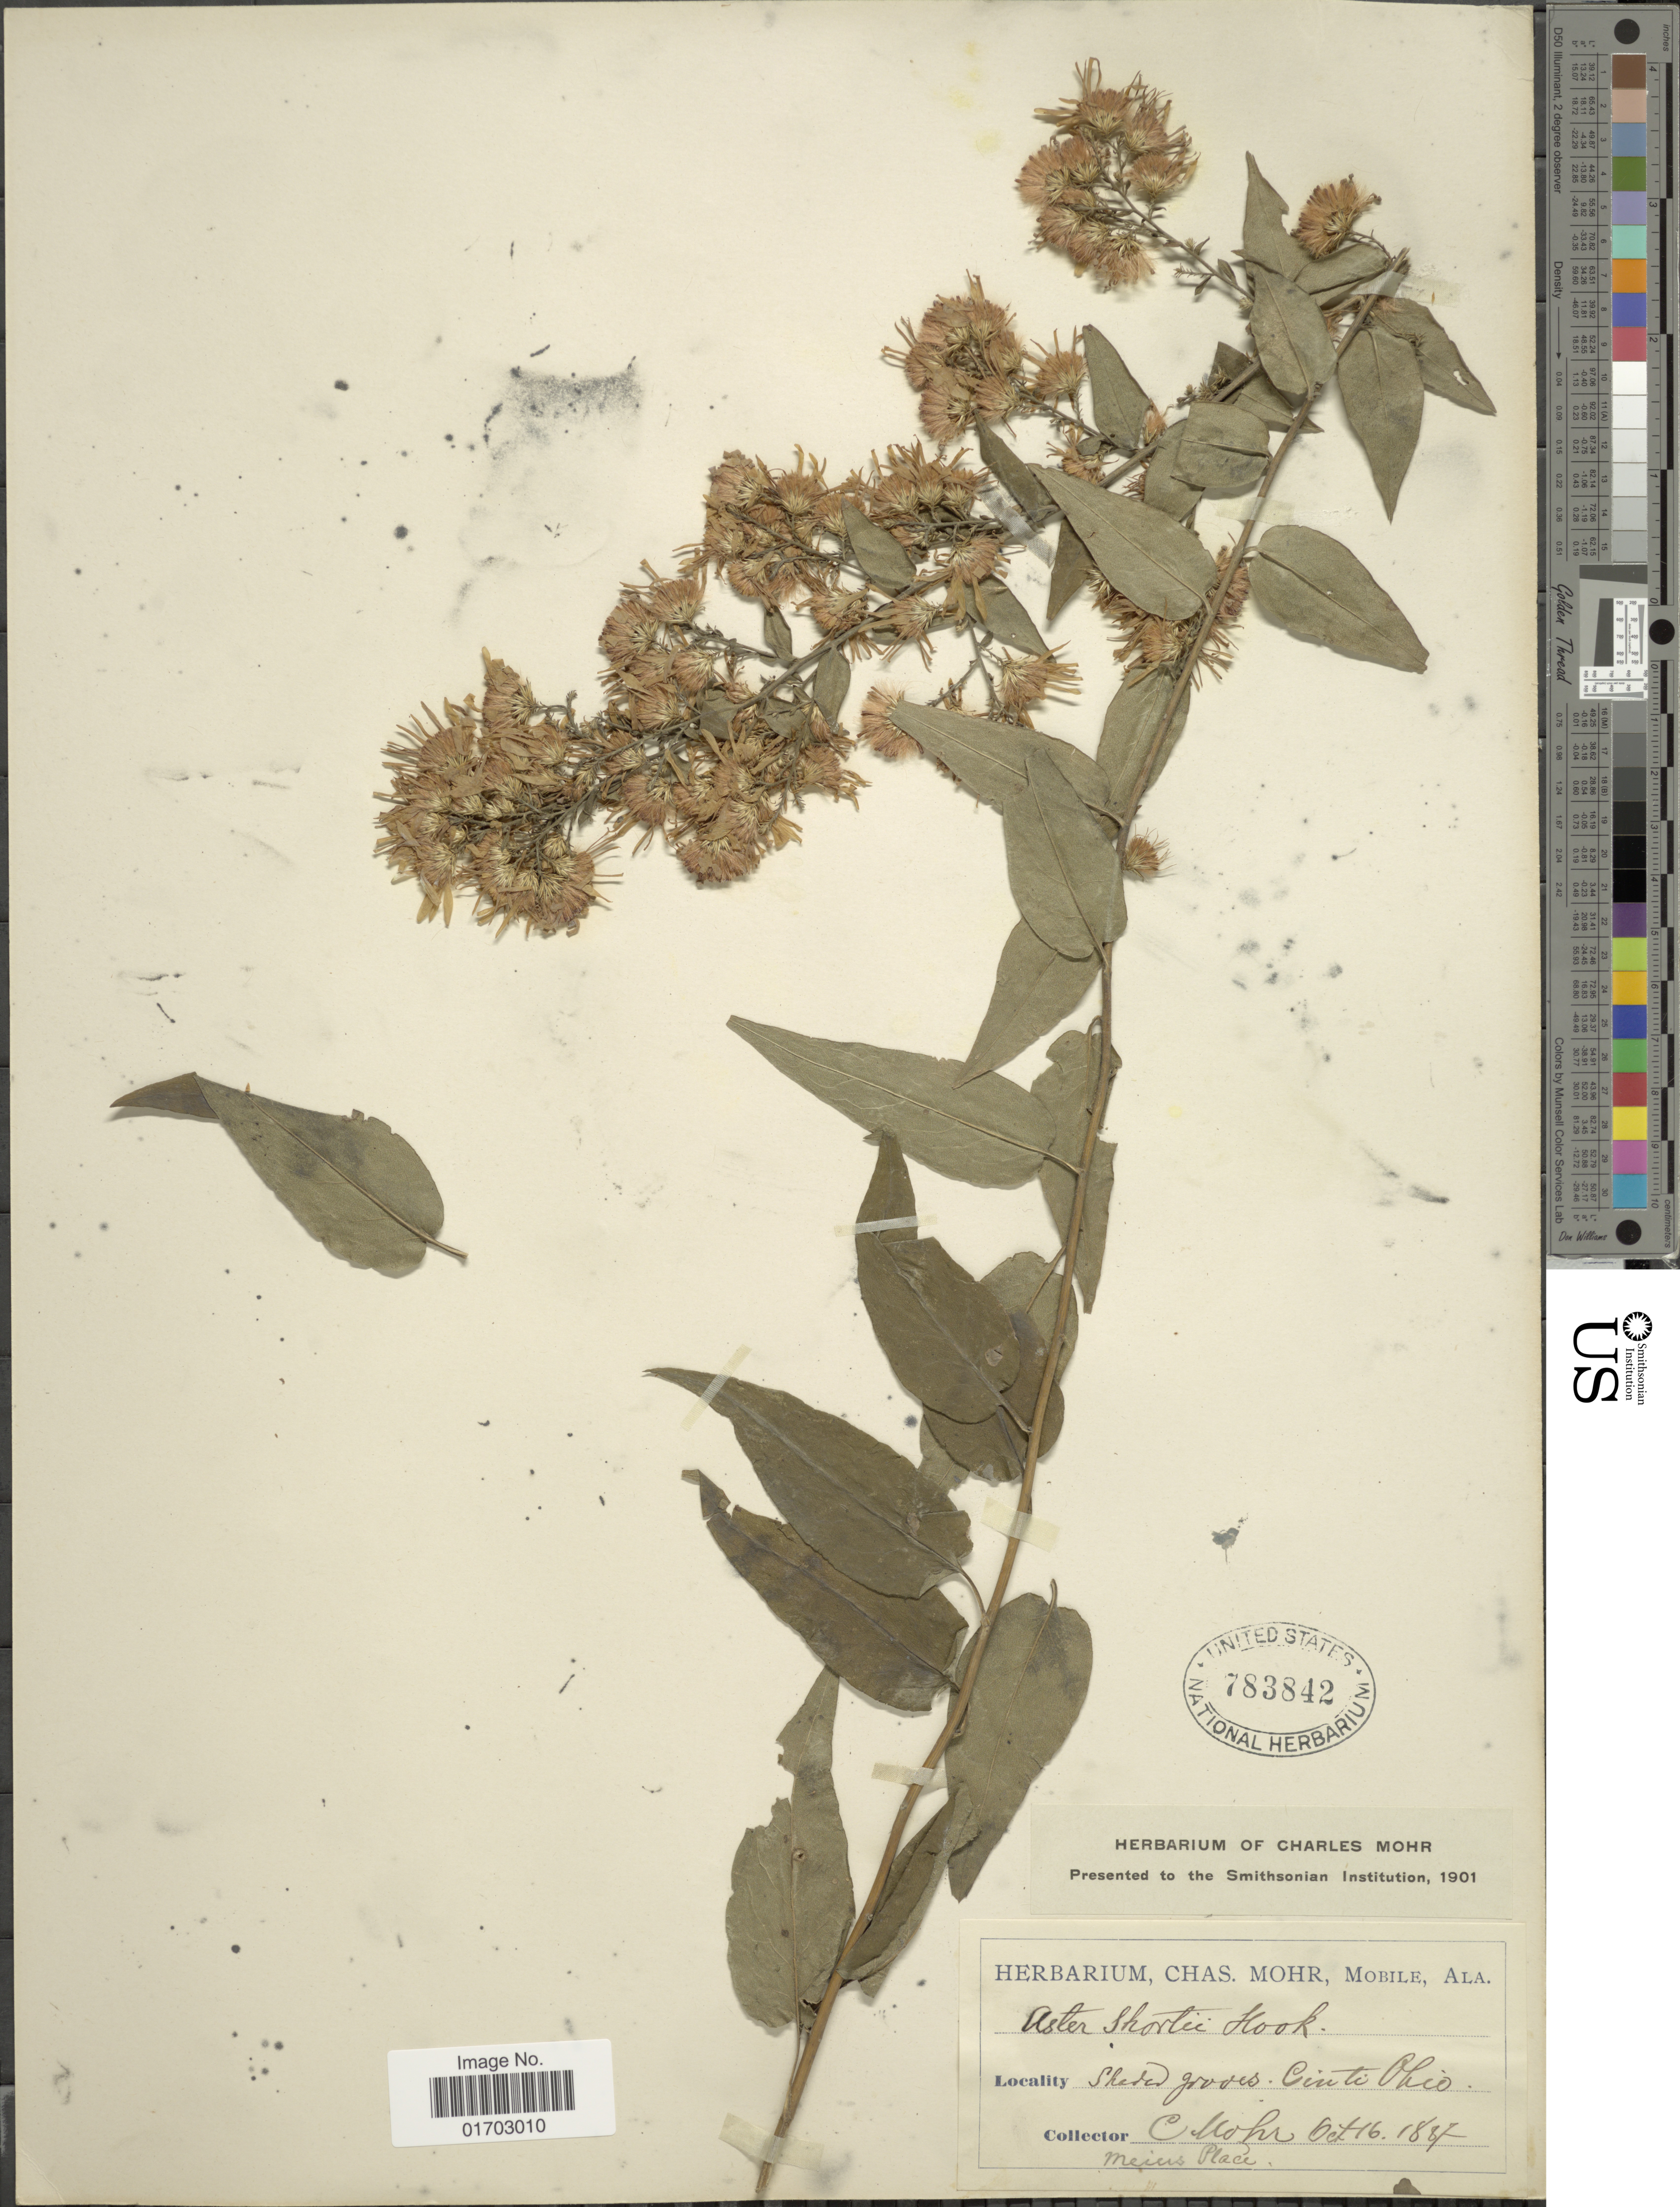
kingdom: Plantae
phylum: Tracheophyta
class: Magnoliopsida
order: Asterales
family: Asteraceae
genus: Symphyotrichum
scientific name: Symphyotrichum shortii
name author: (Lindl.) G.L. Nesom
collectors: C. T. Mohr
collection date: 1887-10-16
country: United States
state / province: Ohio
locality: Cinti, Meius Place.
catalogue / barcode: US 783842